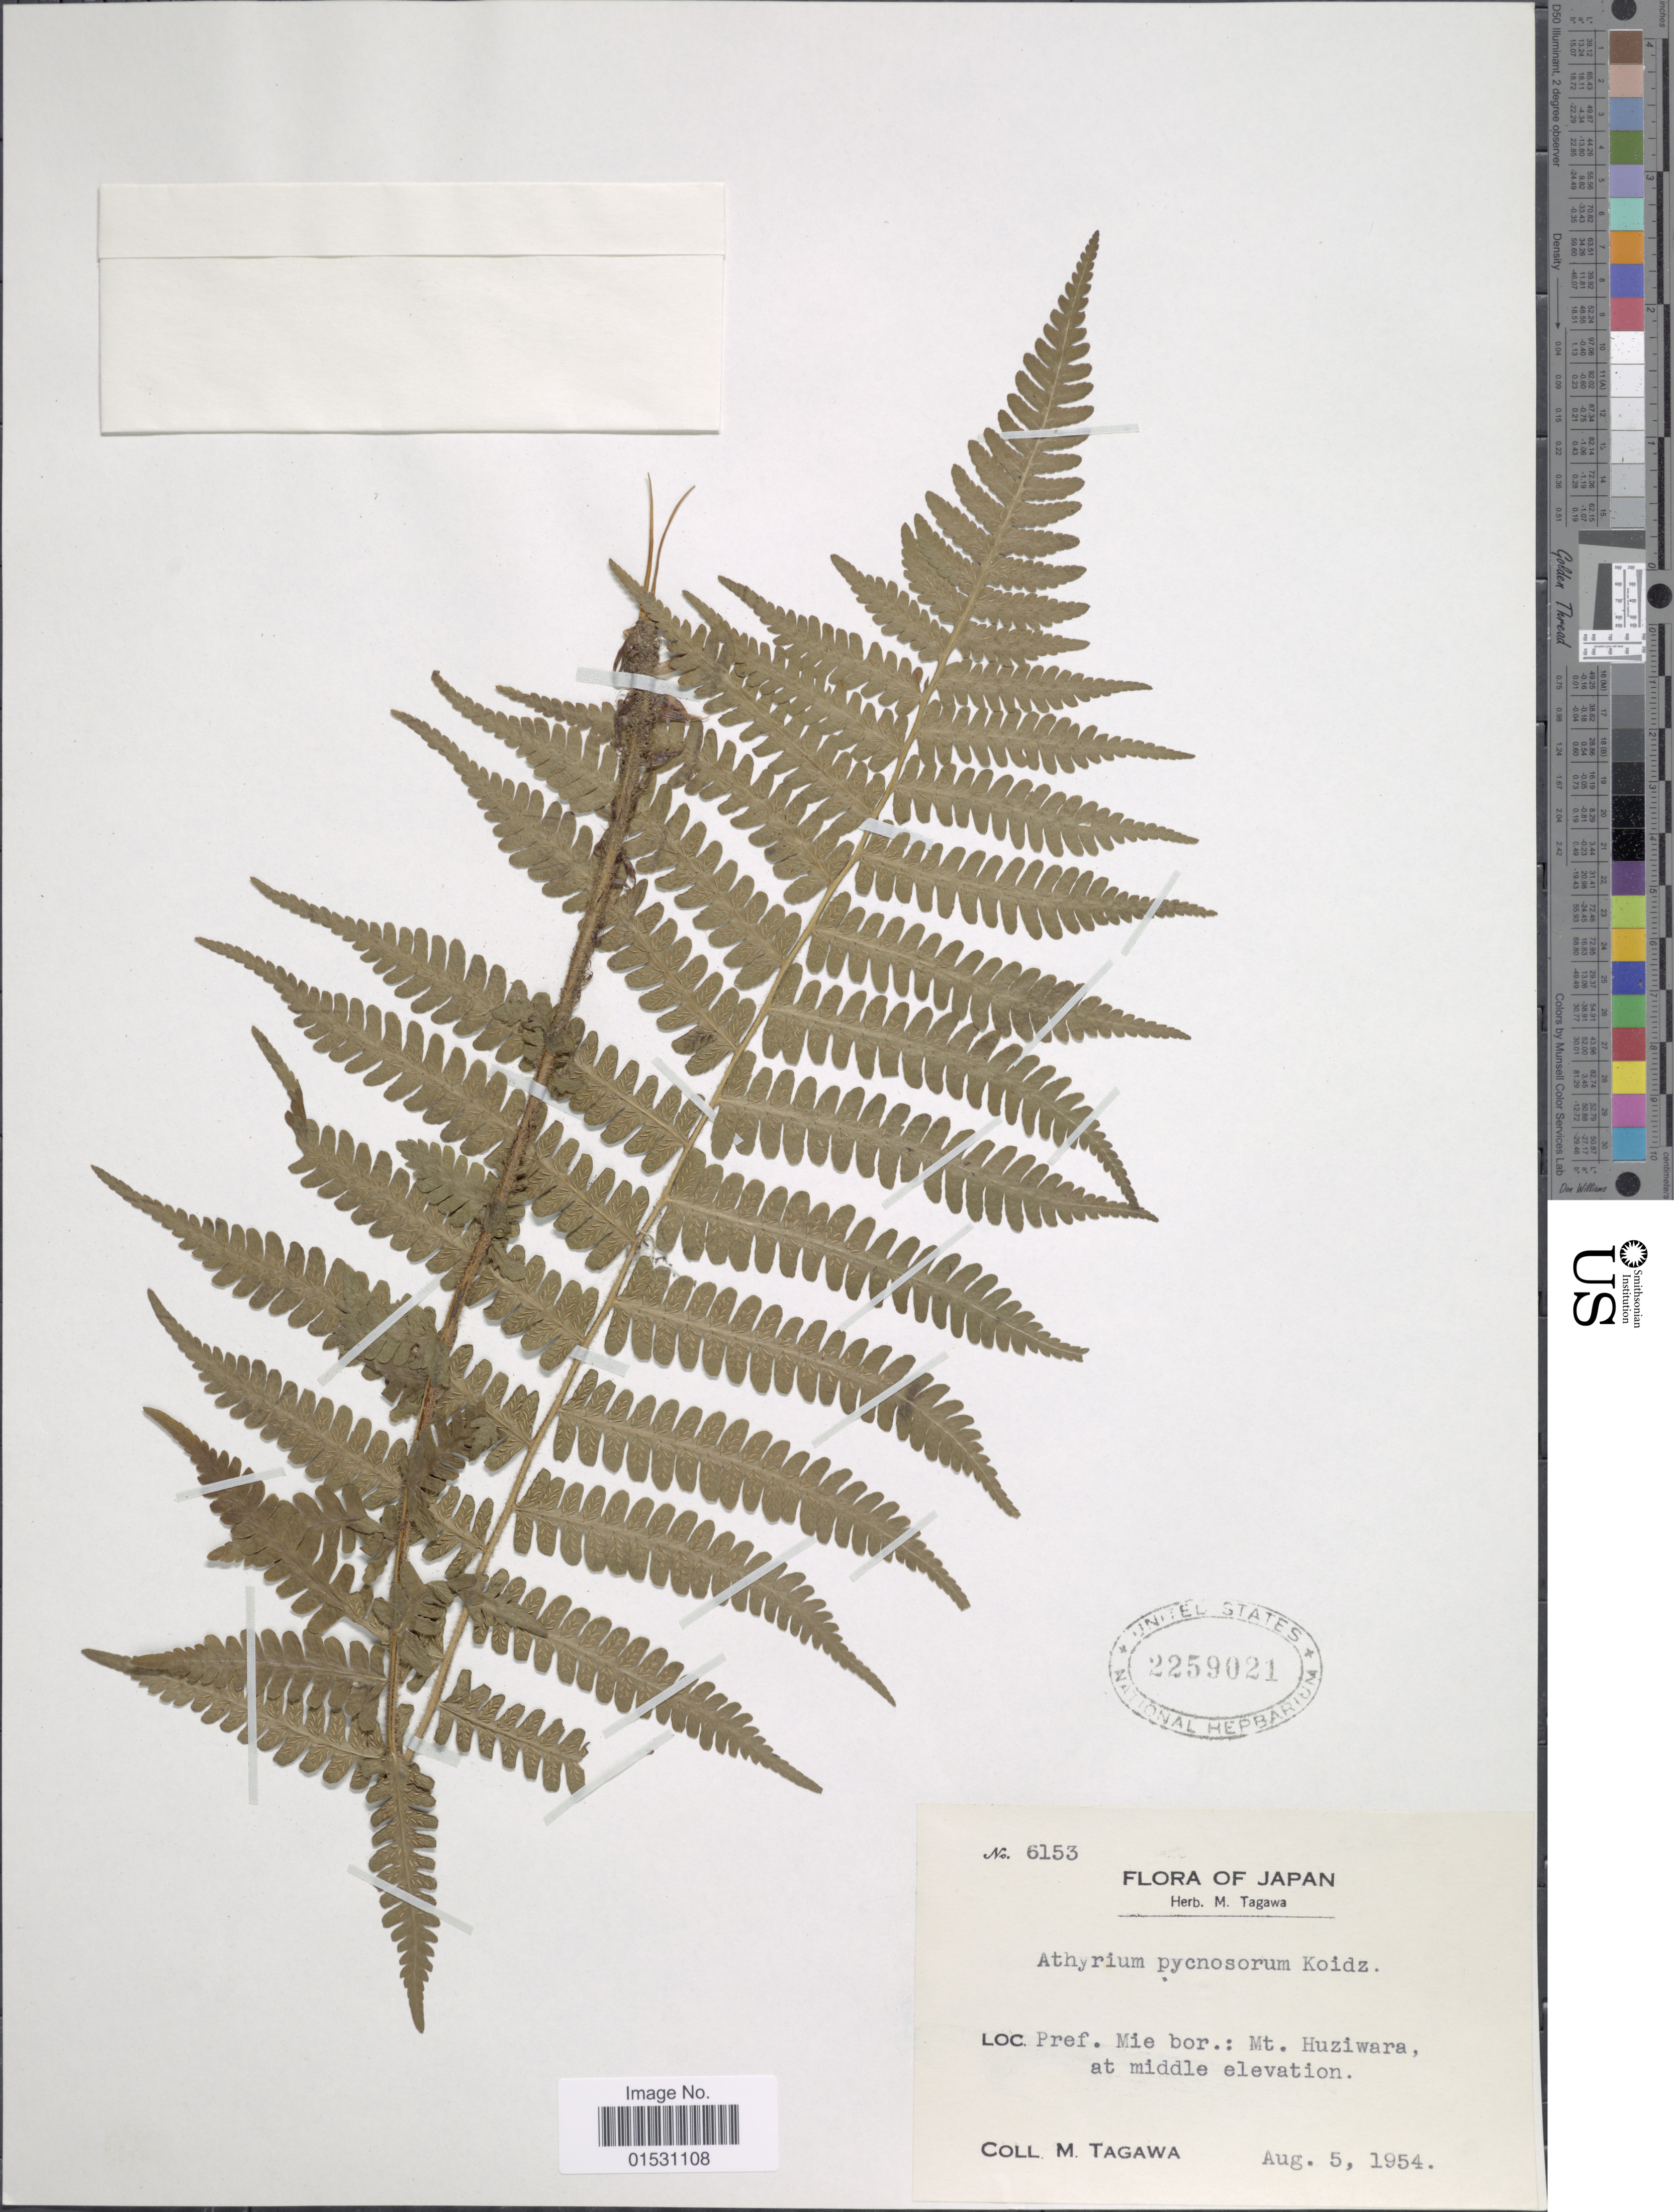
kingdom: Plantae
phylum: Tracheophyta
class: Polypodiopsida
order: Polypodiales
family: Athyriaceae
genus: Athyrium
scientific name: Athyrium pycnosorum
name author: Christ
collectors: M. Tagawa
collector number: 6153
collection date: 1954-08-05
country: Japan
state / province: Mie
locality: Pref. Mie bor.: Mt. Huziwara, at middle elevation.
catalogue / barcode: US 2259021